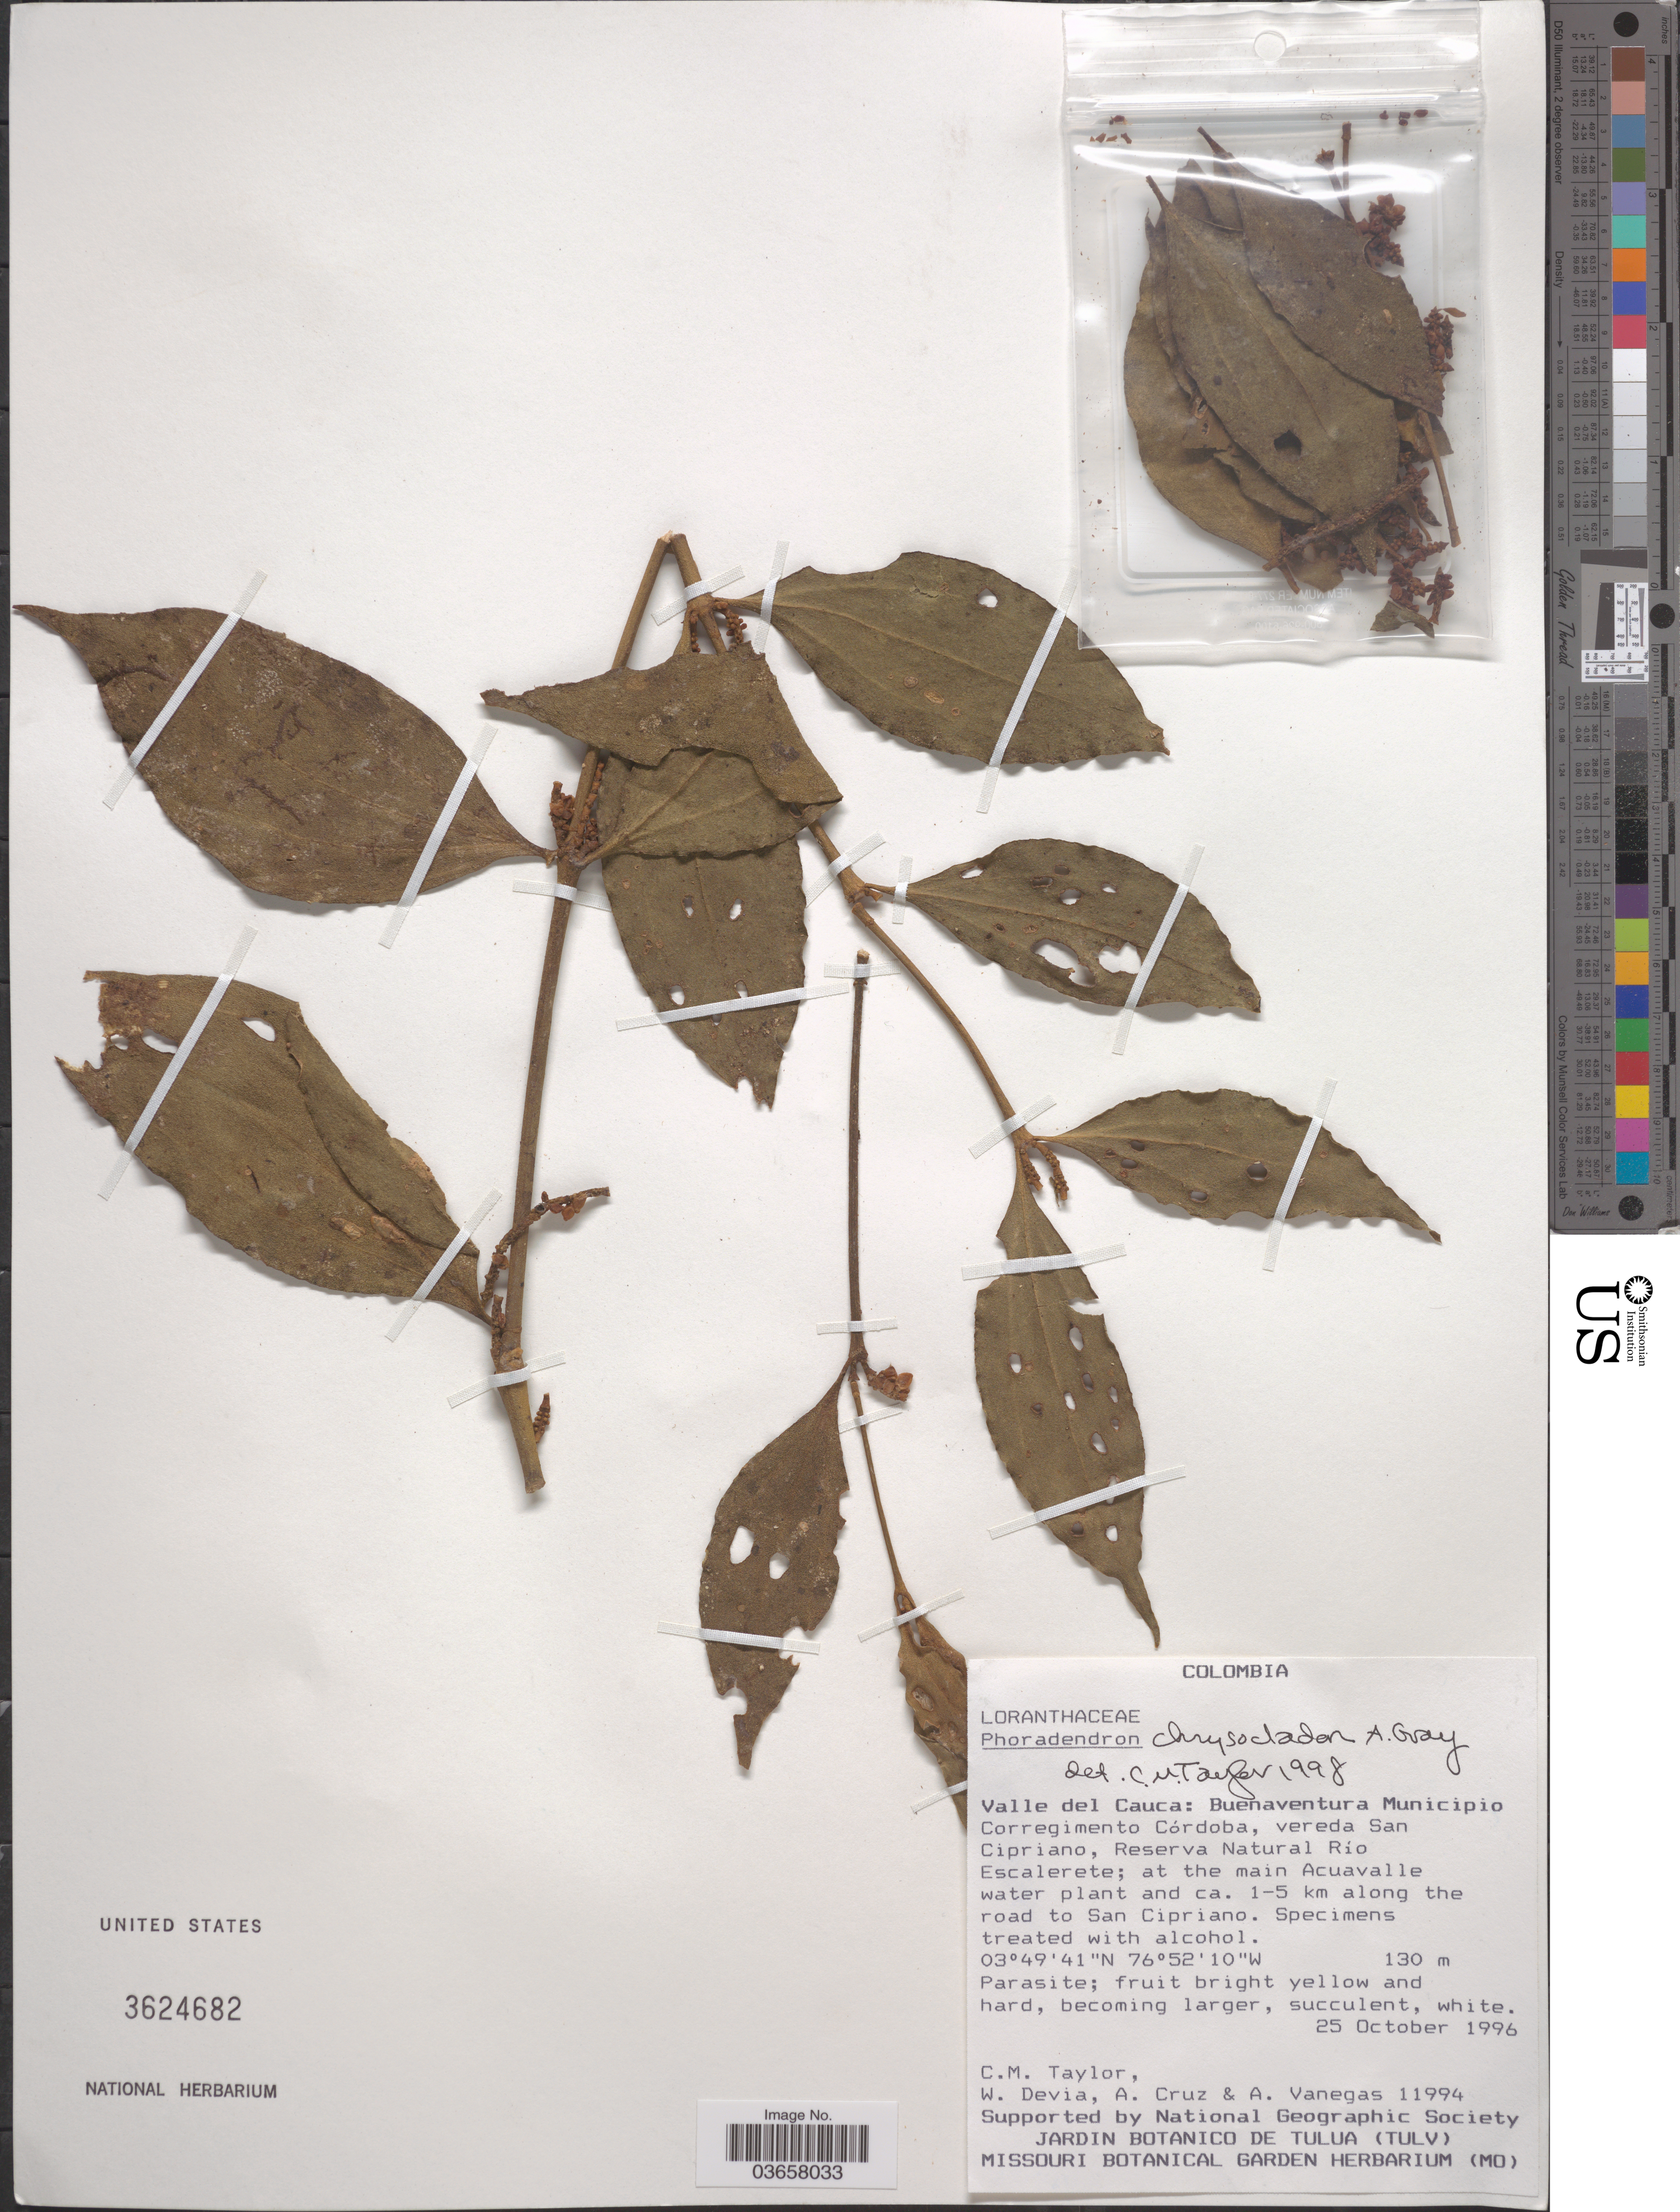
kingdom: Plantae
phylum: Tracheophyta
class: Magnoliopsida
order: Santalales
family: Viscaceae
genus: Phoradendron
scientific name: Phoradendron chrysocladon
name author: A. Gray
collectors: C. M. Taylor, W. Devia, A. Cruz & A. Vanegas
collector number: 11994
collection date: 1996-10-25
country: Colombia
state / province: Valle del Cauca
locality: Buenaventura Municipio. Corregimento Córdoba, vereda San Cipriano, Reserva Natural Río Escalerete; at the main Acuavalle water plant and ca. 1-5 km along the road to San Cipriano.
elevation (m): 130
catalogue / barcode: US 3624682